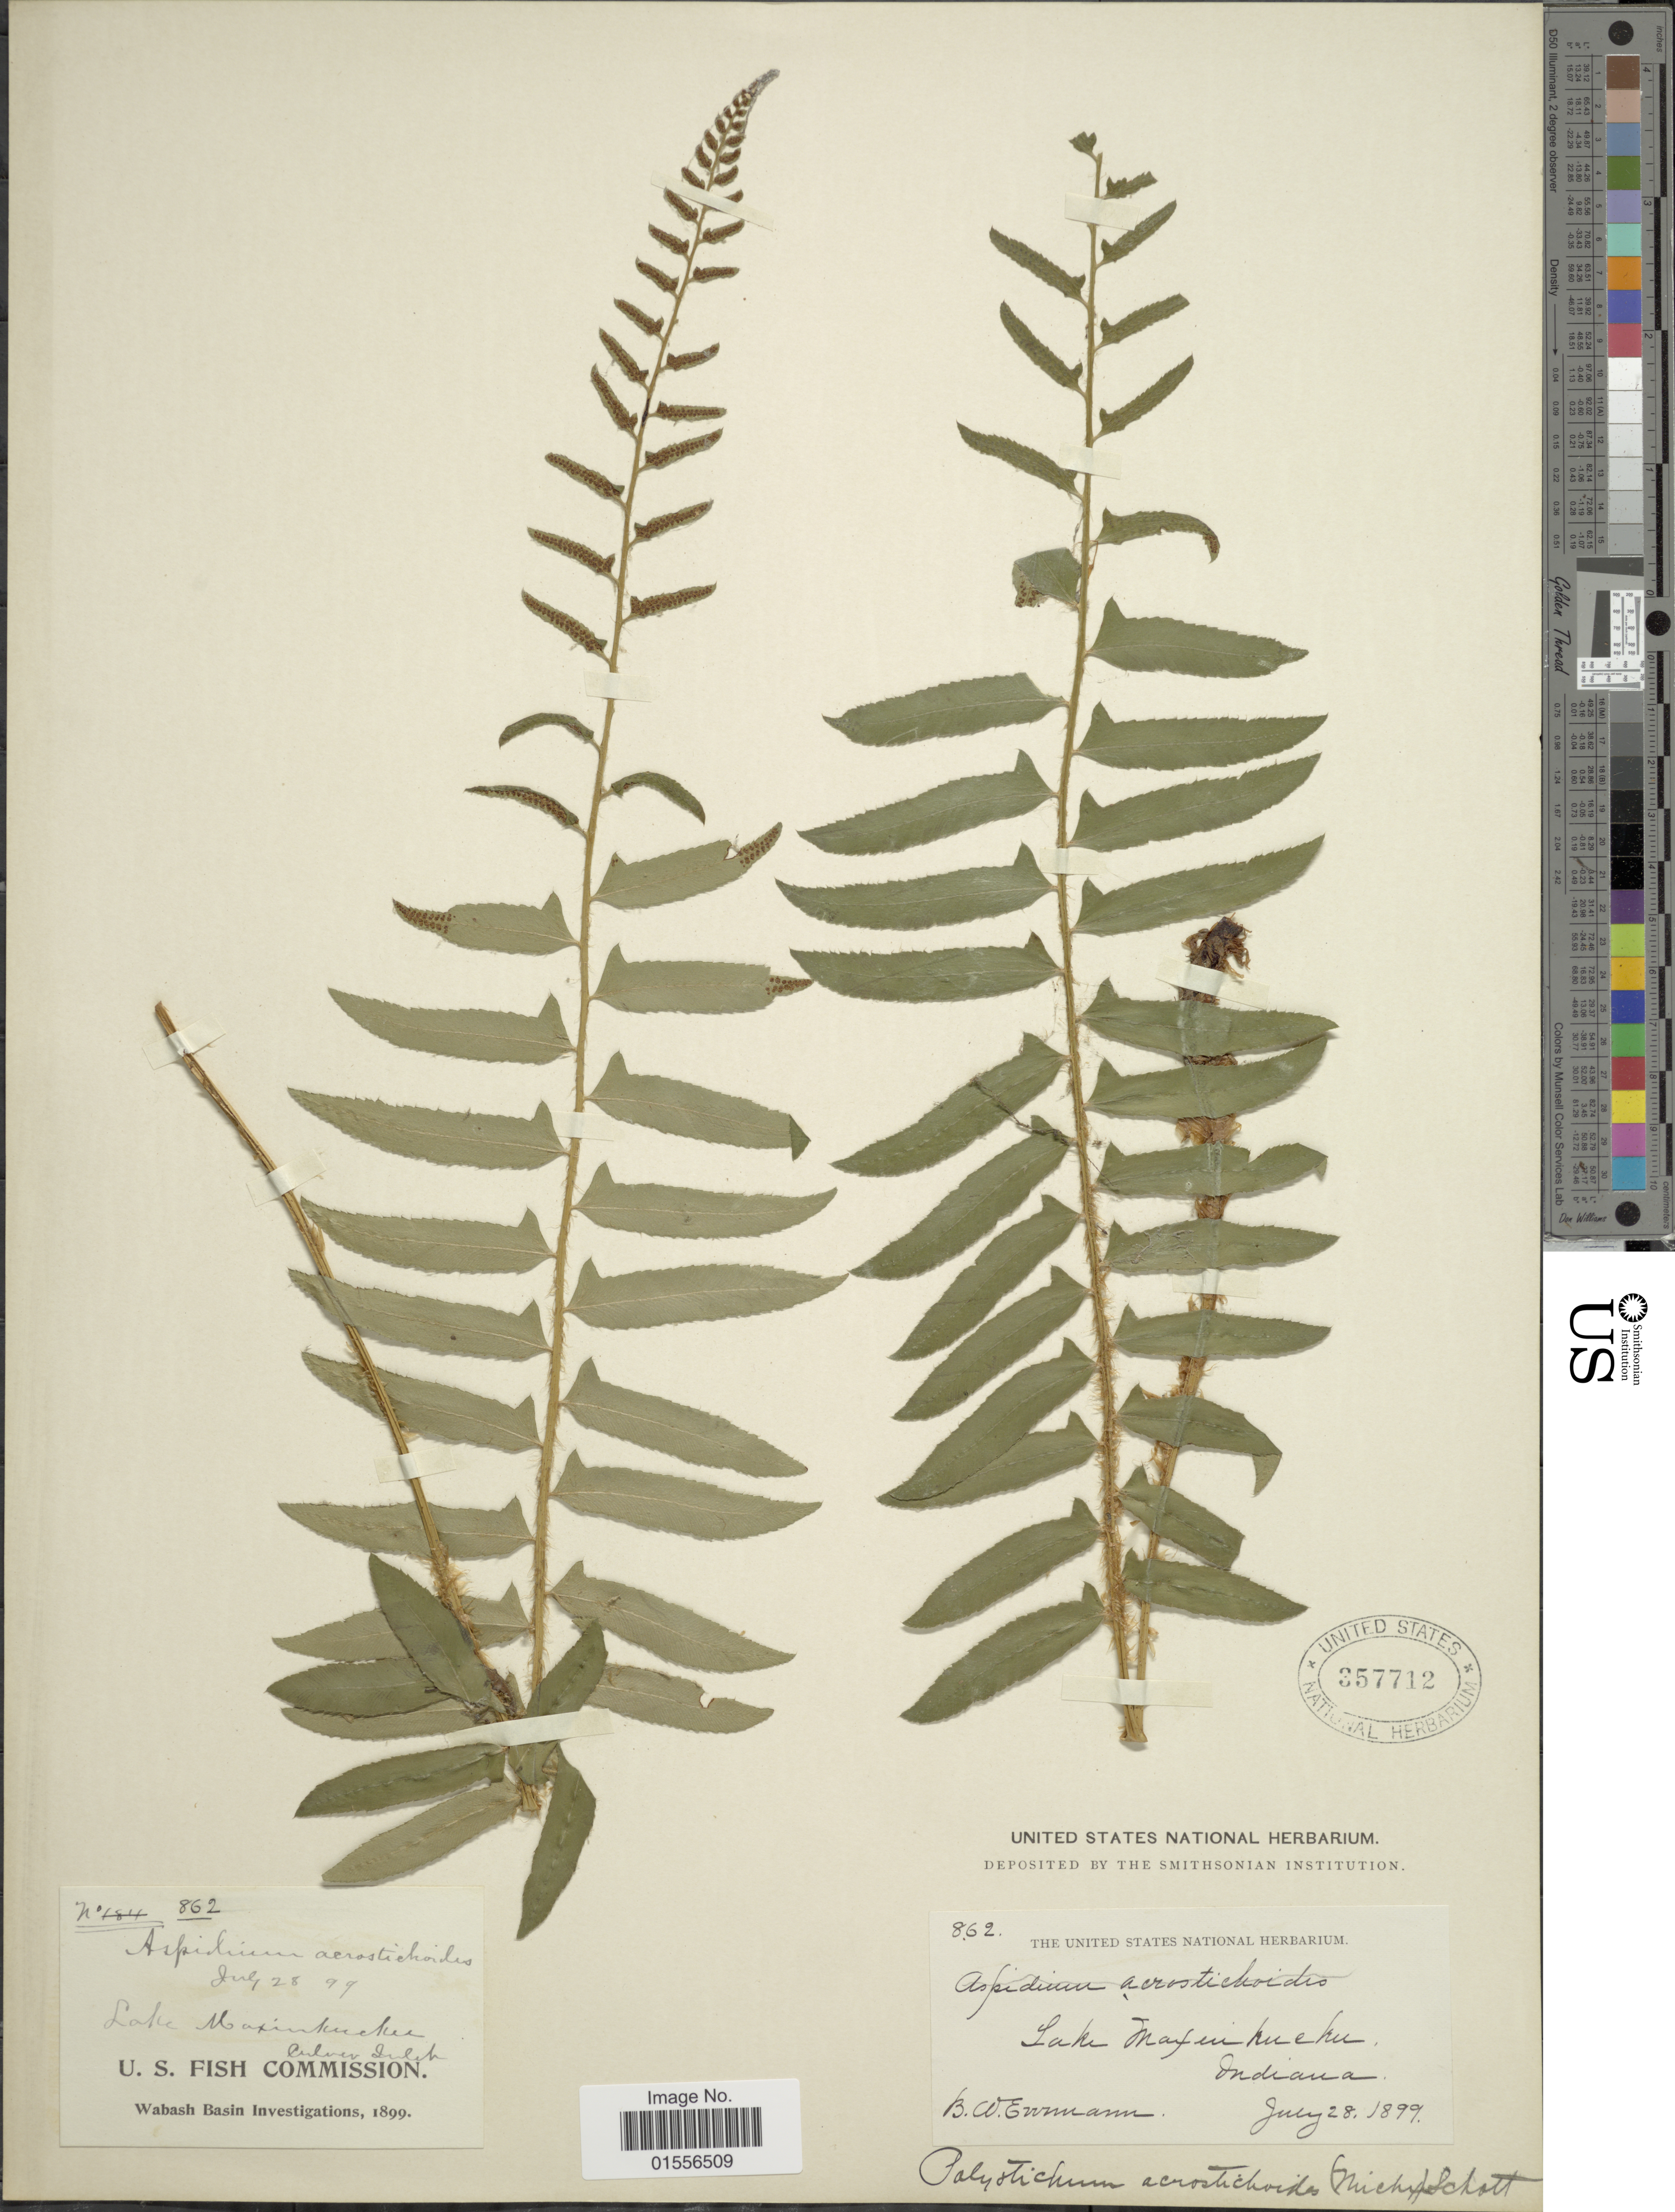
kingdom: Plantae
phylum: Tracheophyta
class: Polypodiopsida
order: Polypodiales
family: Dryopteridaceae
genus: Polystichum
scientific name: Polystichum acrostichoides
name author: (Michx.) Schott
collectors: B. Eromann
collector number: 862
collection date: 1899-07-28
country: United States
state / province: Indiana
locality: Lake Maxinkuckee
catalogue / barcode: US 357712